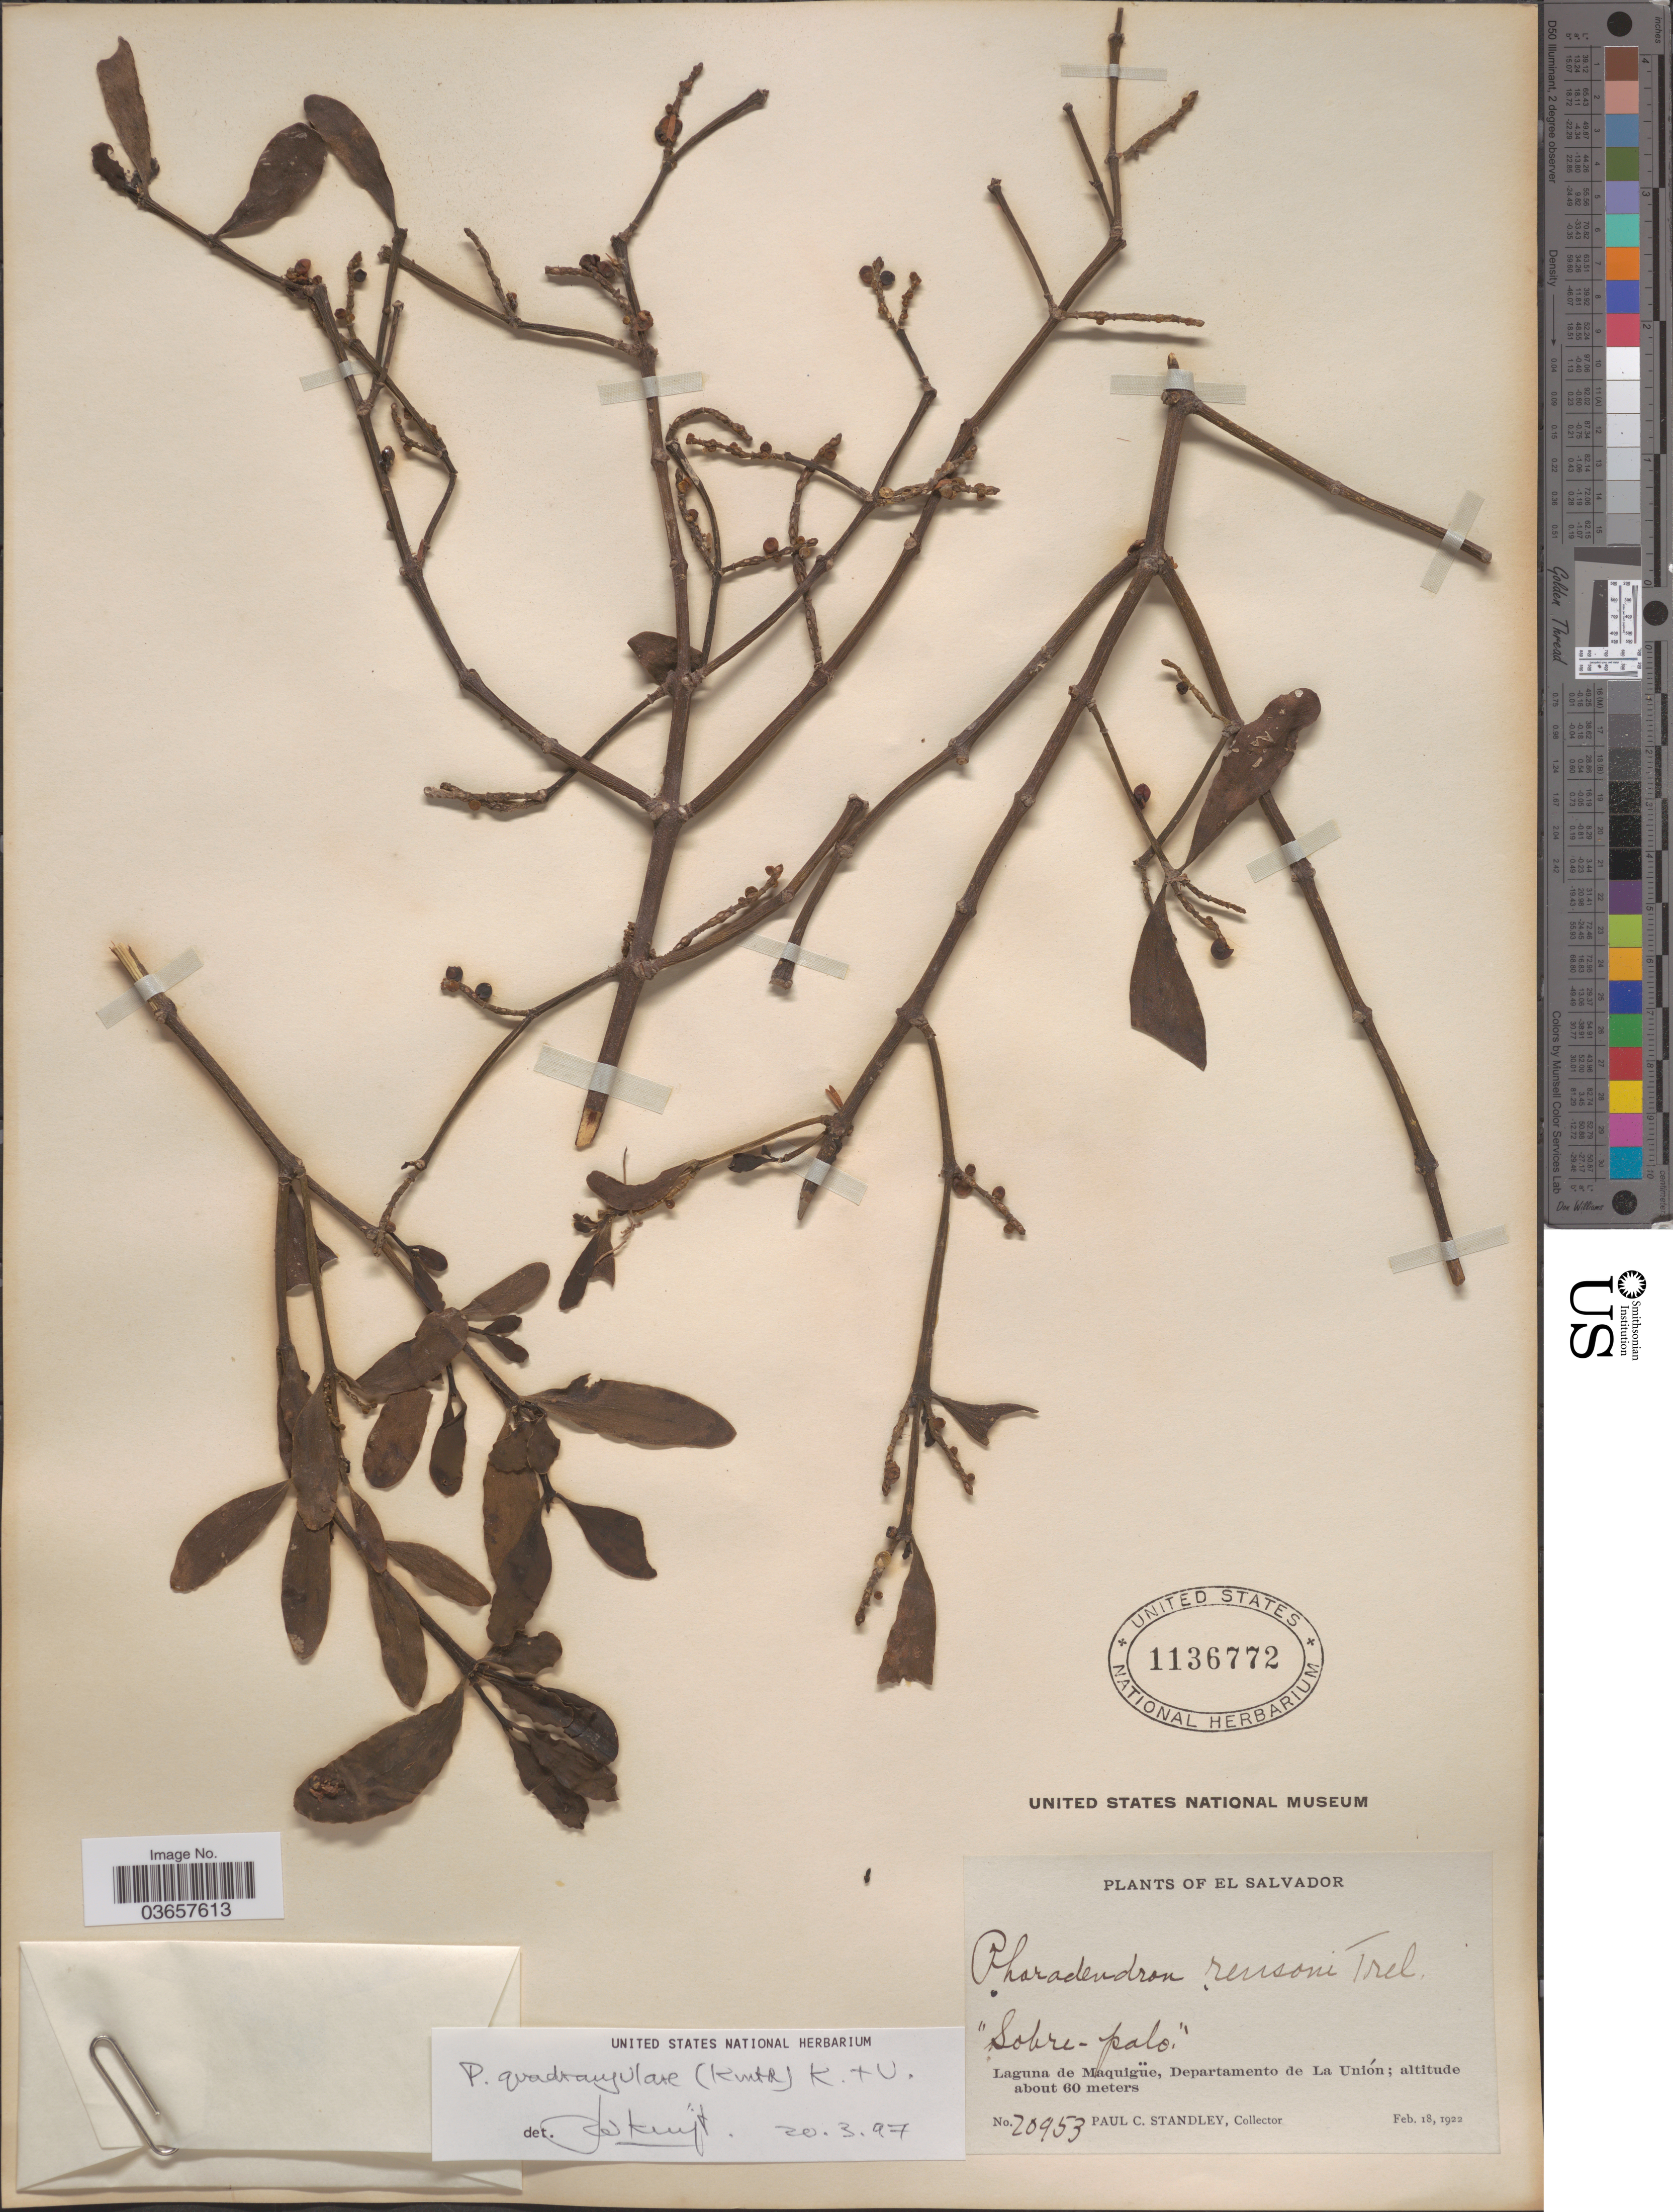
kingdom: Plantae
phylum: Tracheophyta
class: Magnoliopsida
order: Santalales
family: Viscaceae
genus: Phoradendron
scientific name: Phoradendron quadrangulare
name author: (Kunth) Griseb.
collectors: P. C. Standley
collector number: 20953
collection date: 1922-02-18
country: El Salvador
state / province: La Union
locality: Laguna de Maquigüe, Departamento de La Unión.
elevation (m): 60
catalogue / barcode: US 1136772